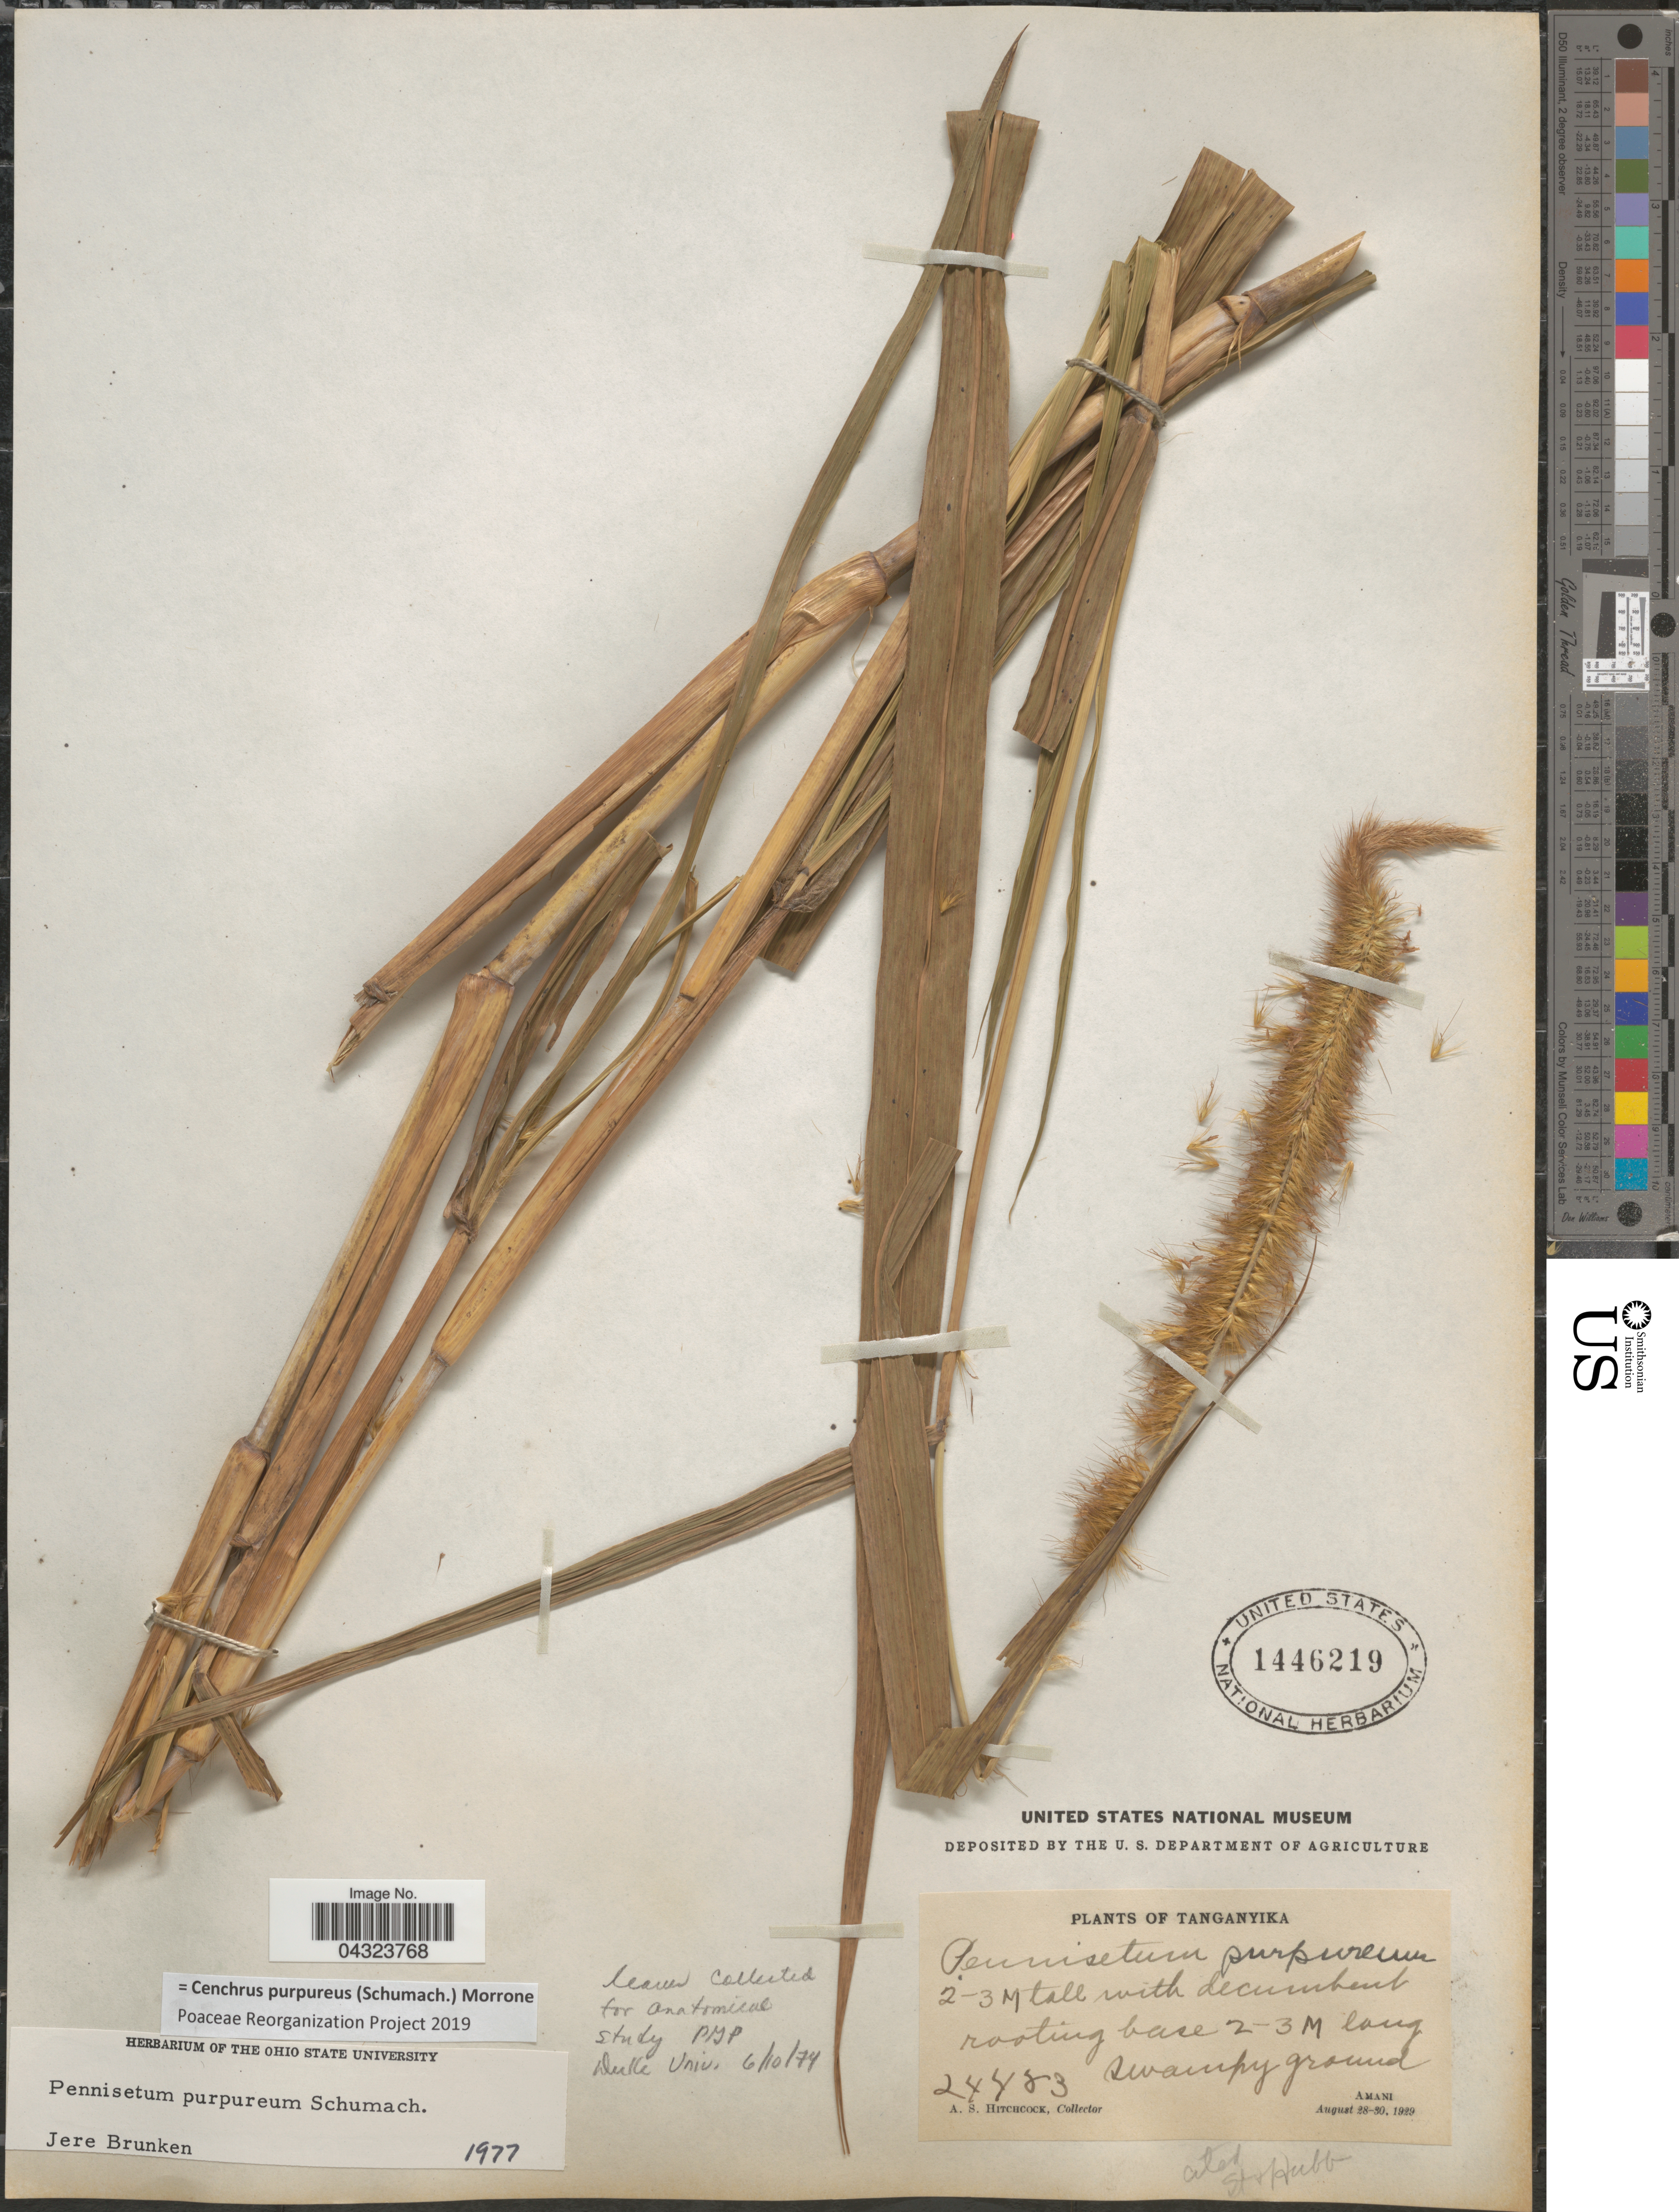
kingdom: Plantae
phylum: Tracheophyta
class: Liliopsida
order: Poales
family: Poaceae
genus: Cenchrus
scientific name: Cenchrus purpureus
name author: (Schumach.) Morrone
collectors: A. S. Hitchcock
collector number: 24483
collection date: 1929-08-28/1929-08-30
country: Tanzania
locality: Tanganyika. Amani.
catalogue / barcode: US 1446219